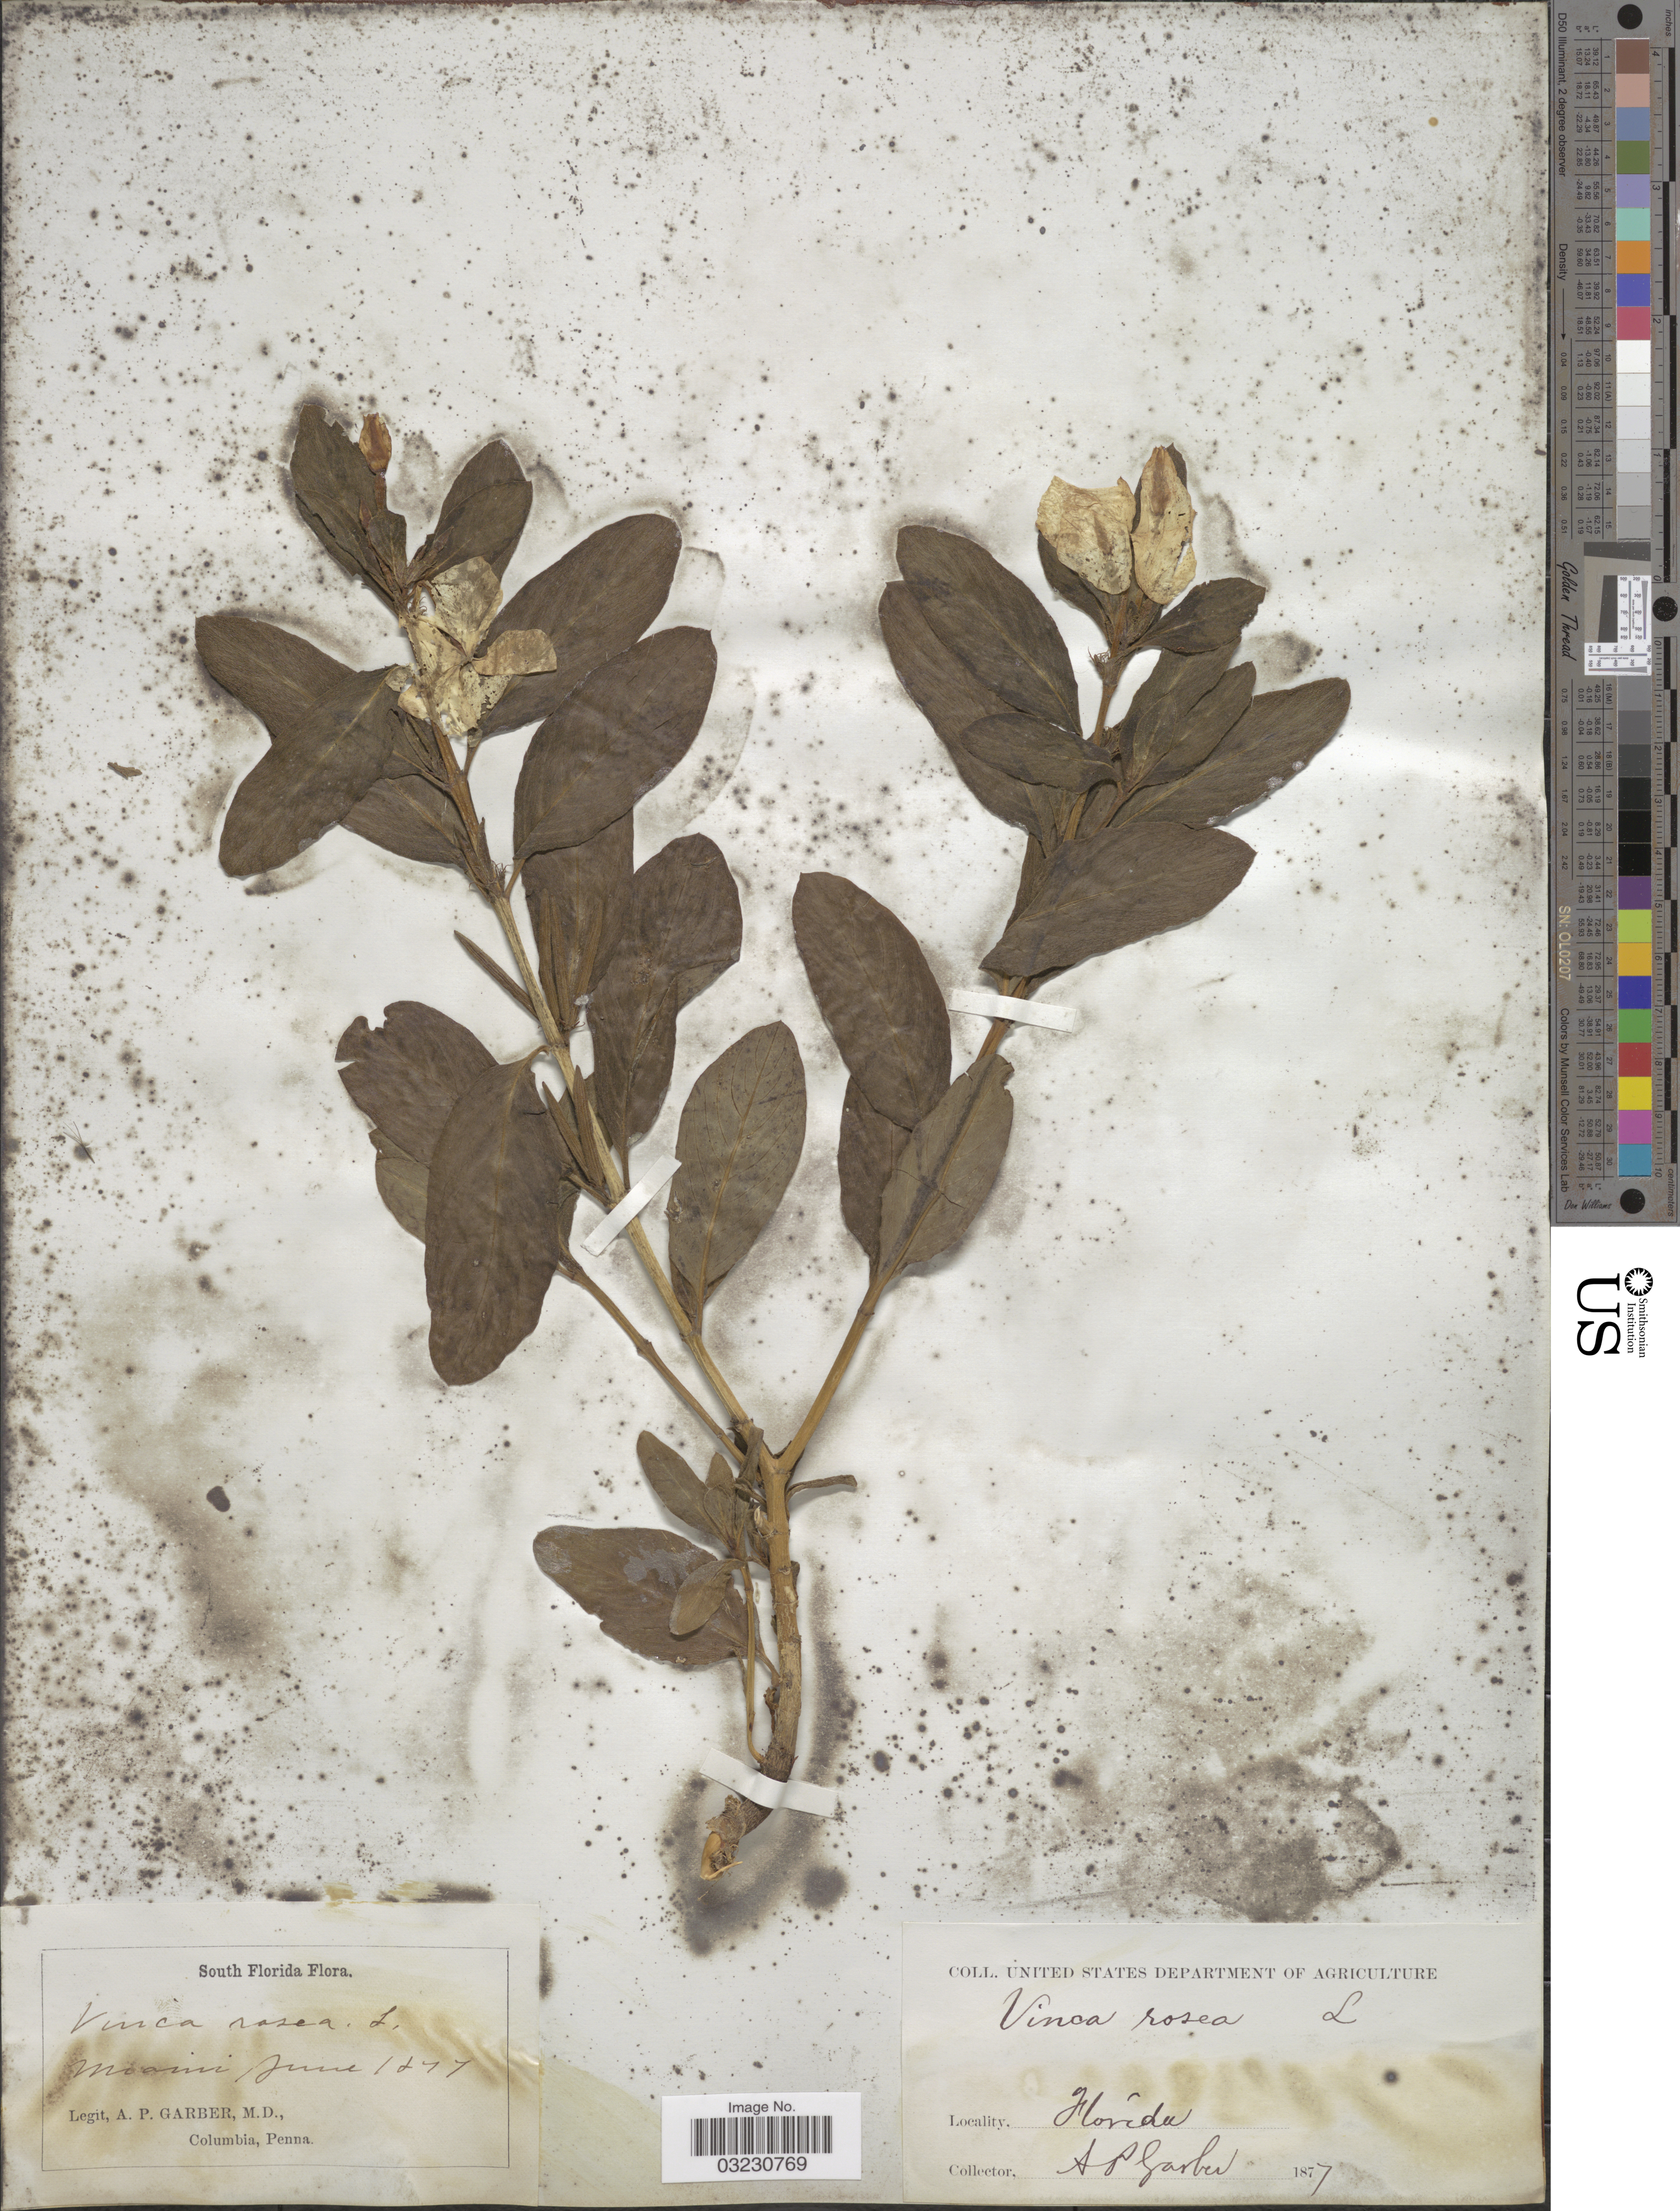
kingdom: Plantae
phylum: Tracheophyta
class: Magnoliopsida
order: Gentianales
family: Apocynaceae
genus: Catharanthus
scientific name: Catharanthus roseus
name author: (L.) G. Don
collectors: A. P. Garber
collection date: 1877-06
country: United States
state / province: Florida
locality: South Florida. Miami.